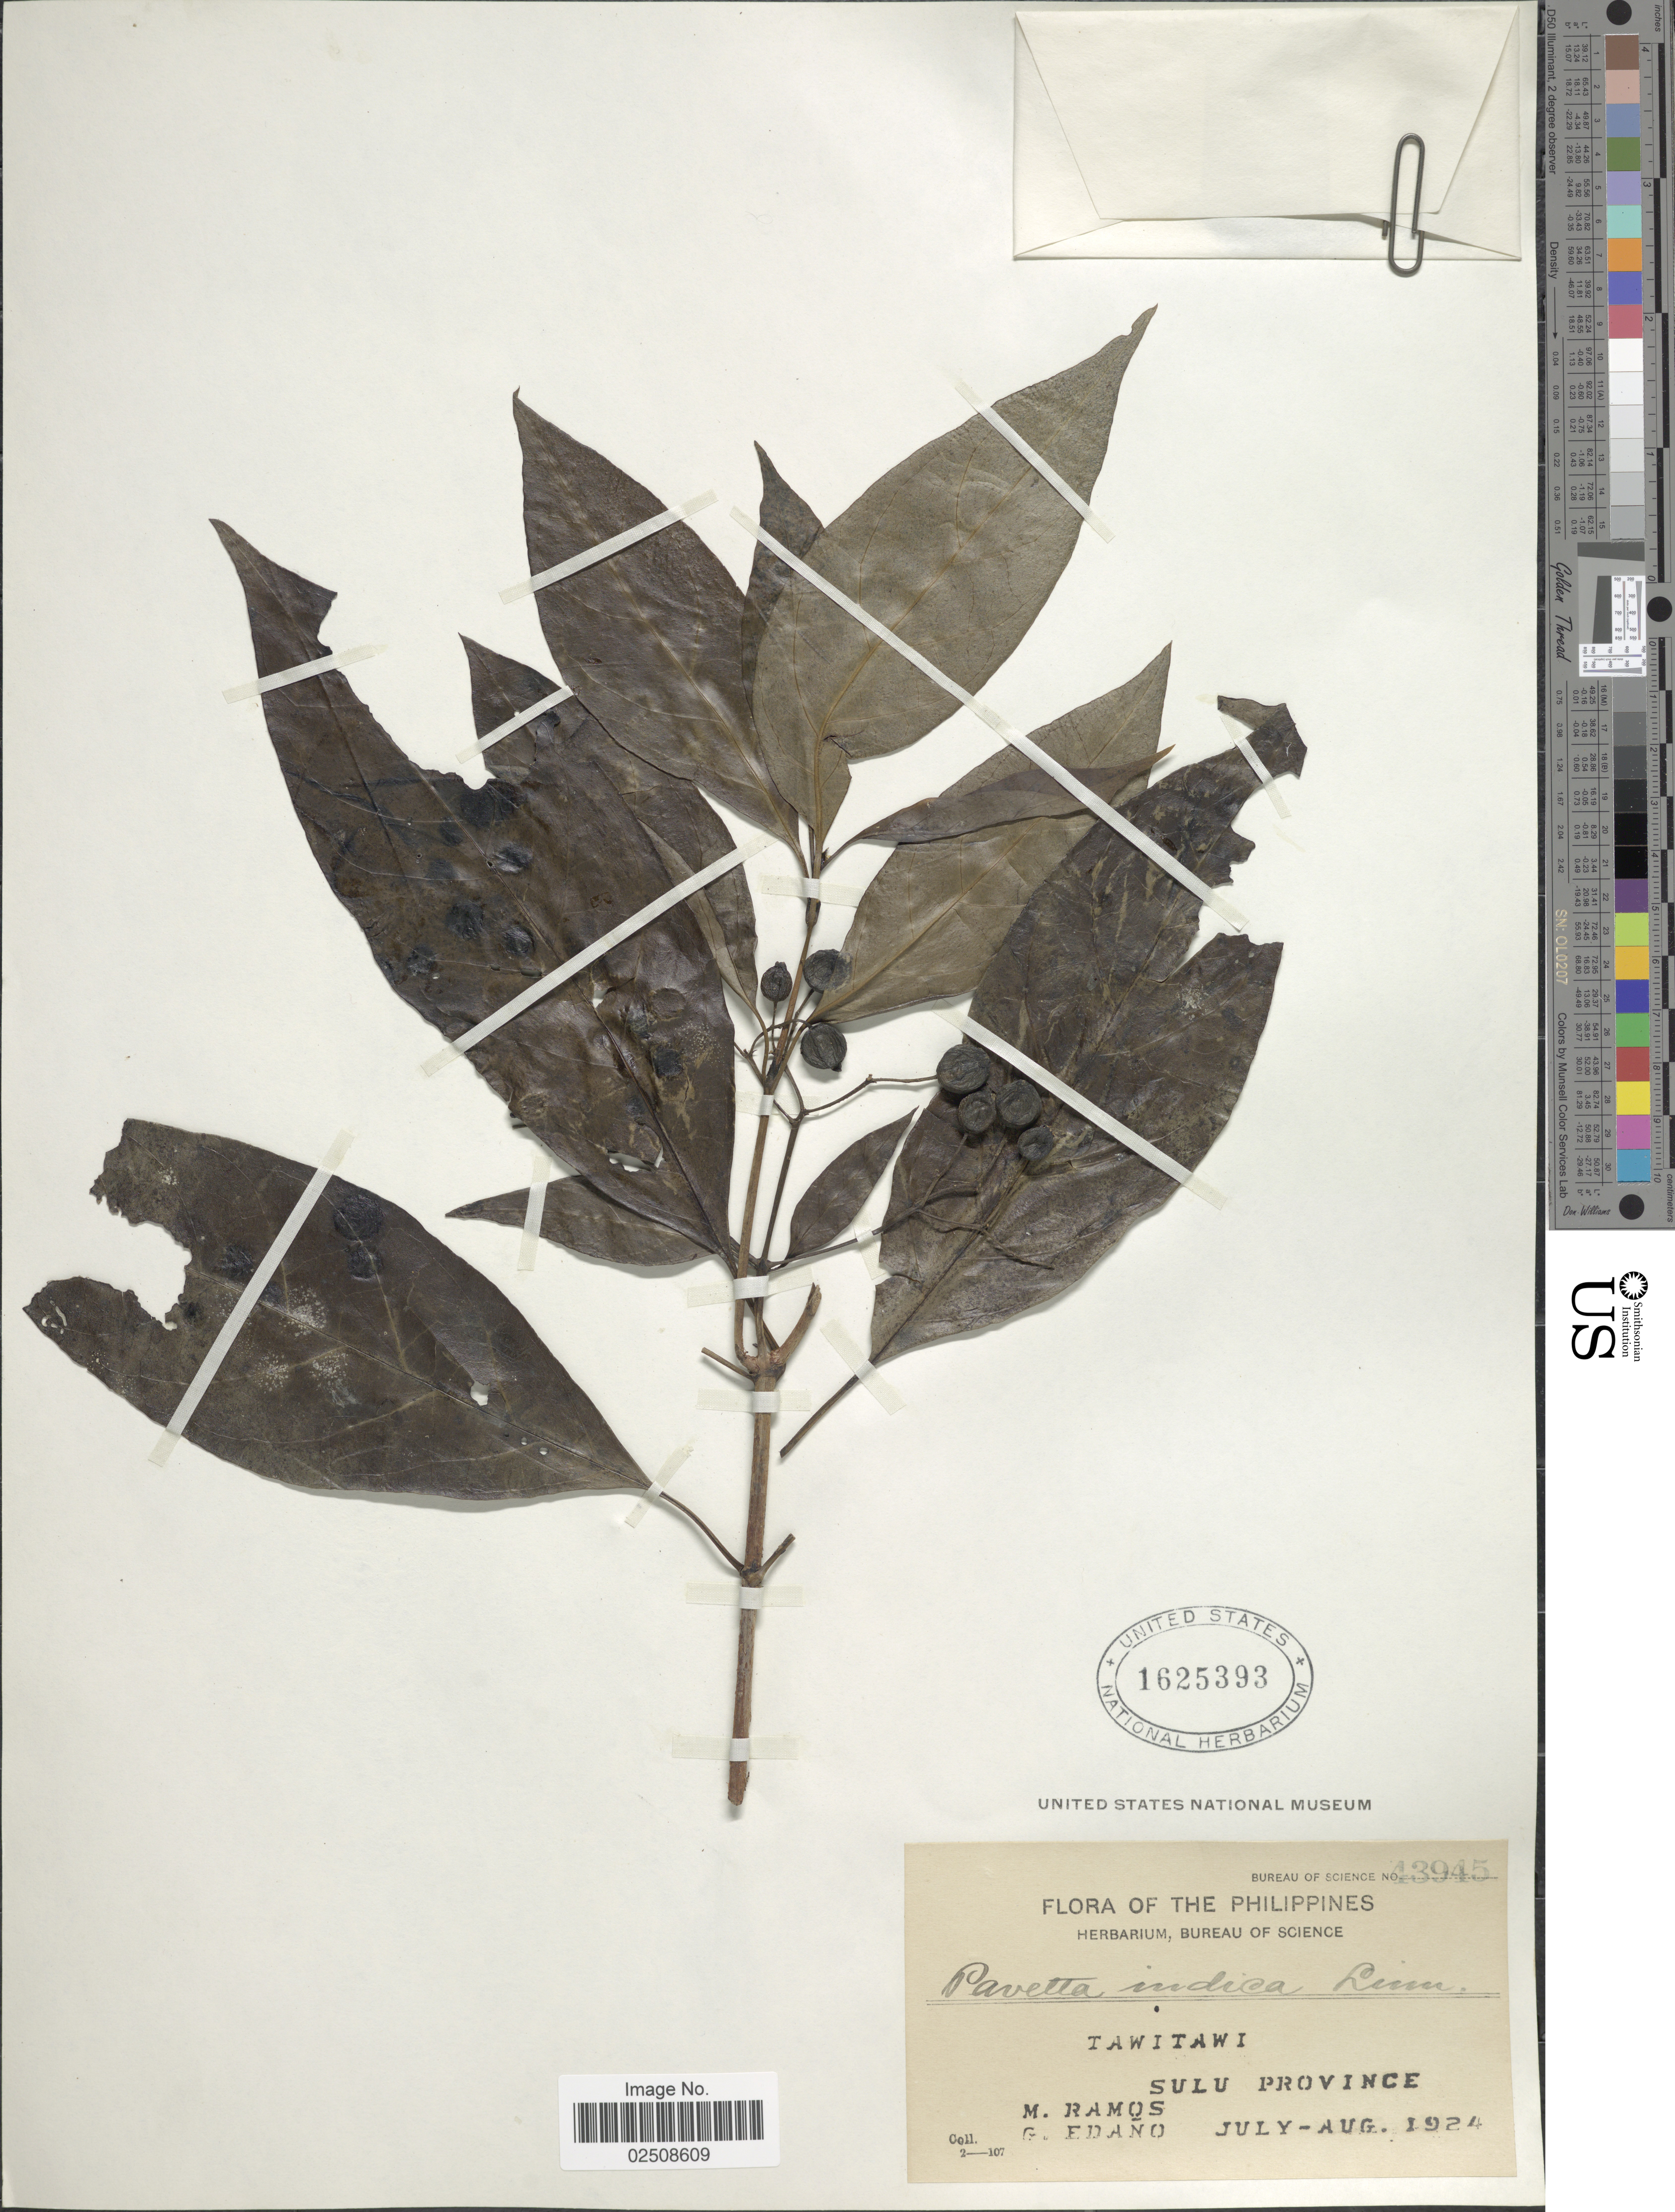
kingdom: Plantae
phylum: Tracheophyta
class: Magnoliopsida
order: Gentianales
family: Rubiaceae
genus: Pavetta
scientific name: Pavetta indica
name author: L.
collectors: M. Ramos & G. Edaño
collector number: Bureau of Science 43945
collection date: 1924-07/1924-08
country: Philippines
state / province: Muslim Mindanao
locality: Tawitawi, Sulu Province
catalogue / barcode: US 1625393